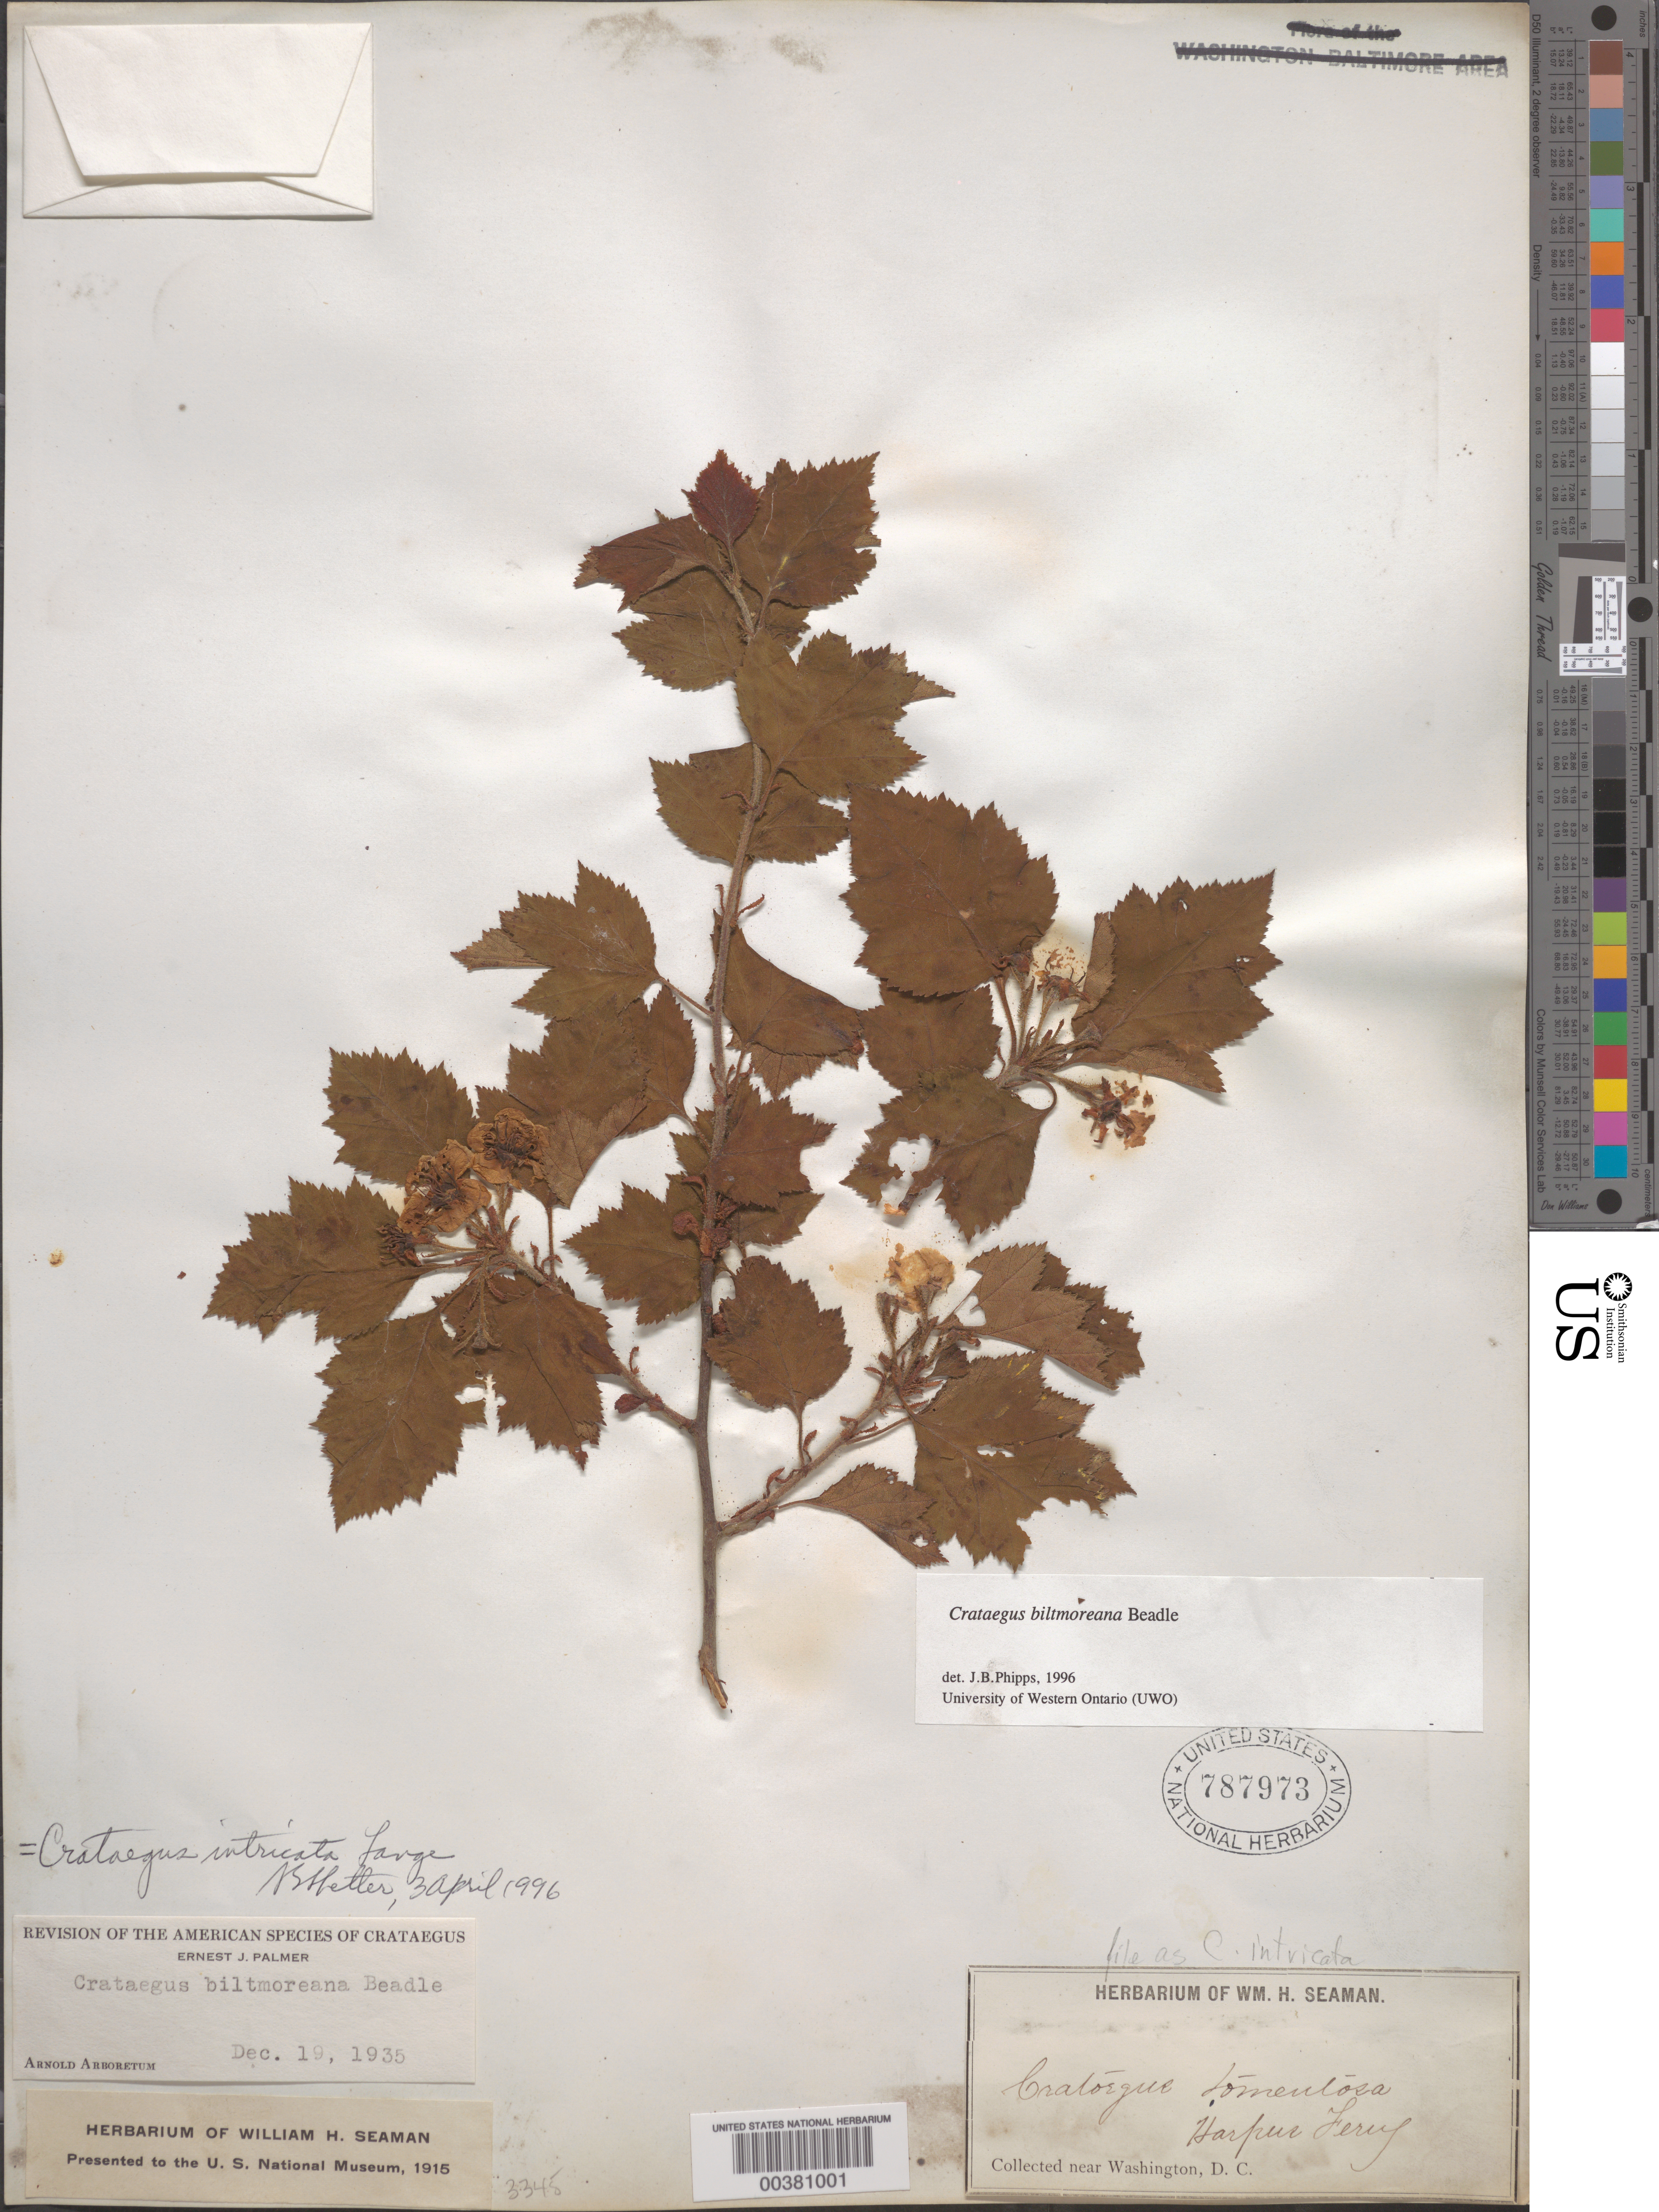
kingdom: Plantae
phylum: Tracheophyta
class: Magnoliopsida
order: Rosales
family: Rosaceae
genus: Crataegus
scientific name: Crataegus intricata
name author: Lange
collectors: W. Seaman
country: United States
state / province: West Virginia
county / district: Jefferson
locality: Harper's ferry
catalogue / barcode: US 787973